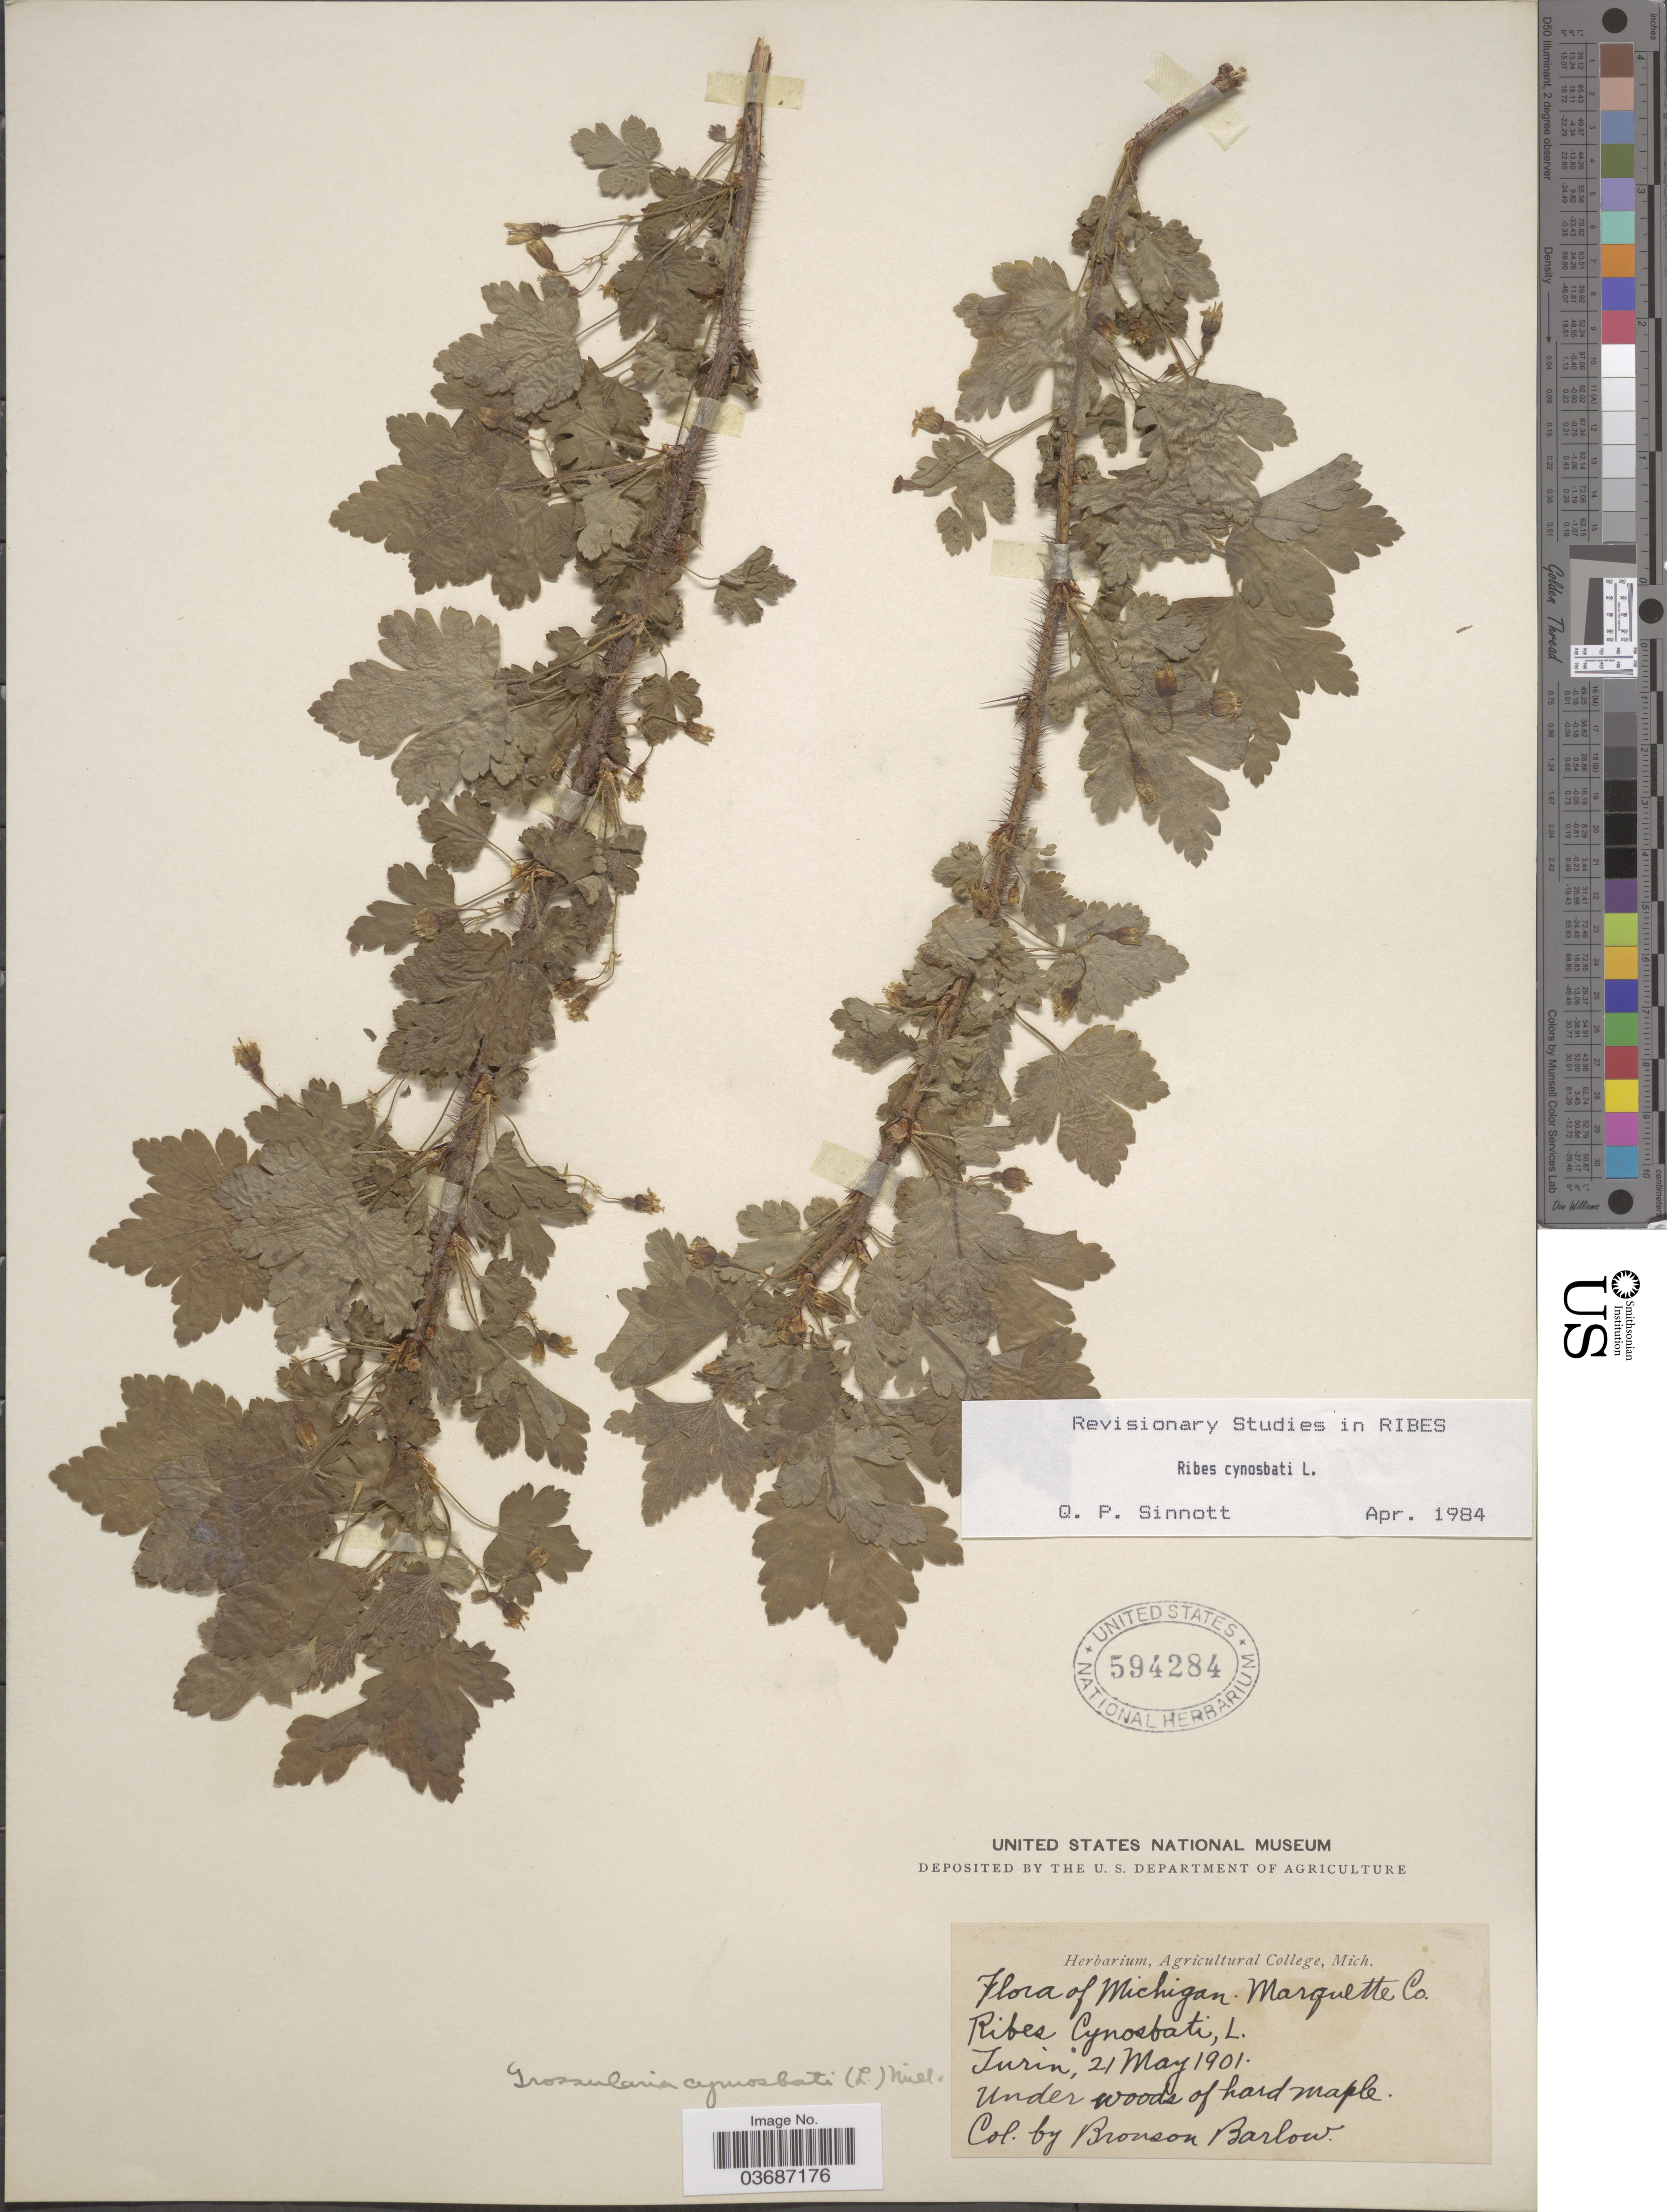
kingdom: Plantae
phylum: Tracheophyta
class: Magnoliopsida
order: Saxifragales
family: Grossulariaceae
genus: Ribes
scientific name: Ribes cynosbati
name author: L.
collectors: Barlow, B.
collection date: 1901-05-21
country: United States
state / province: Michigan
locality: Marquette Co. Turin.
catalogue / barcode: US 594284